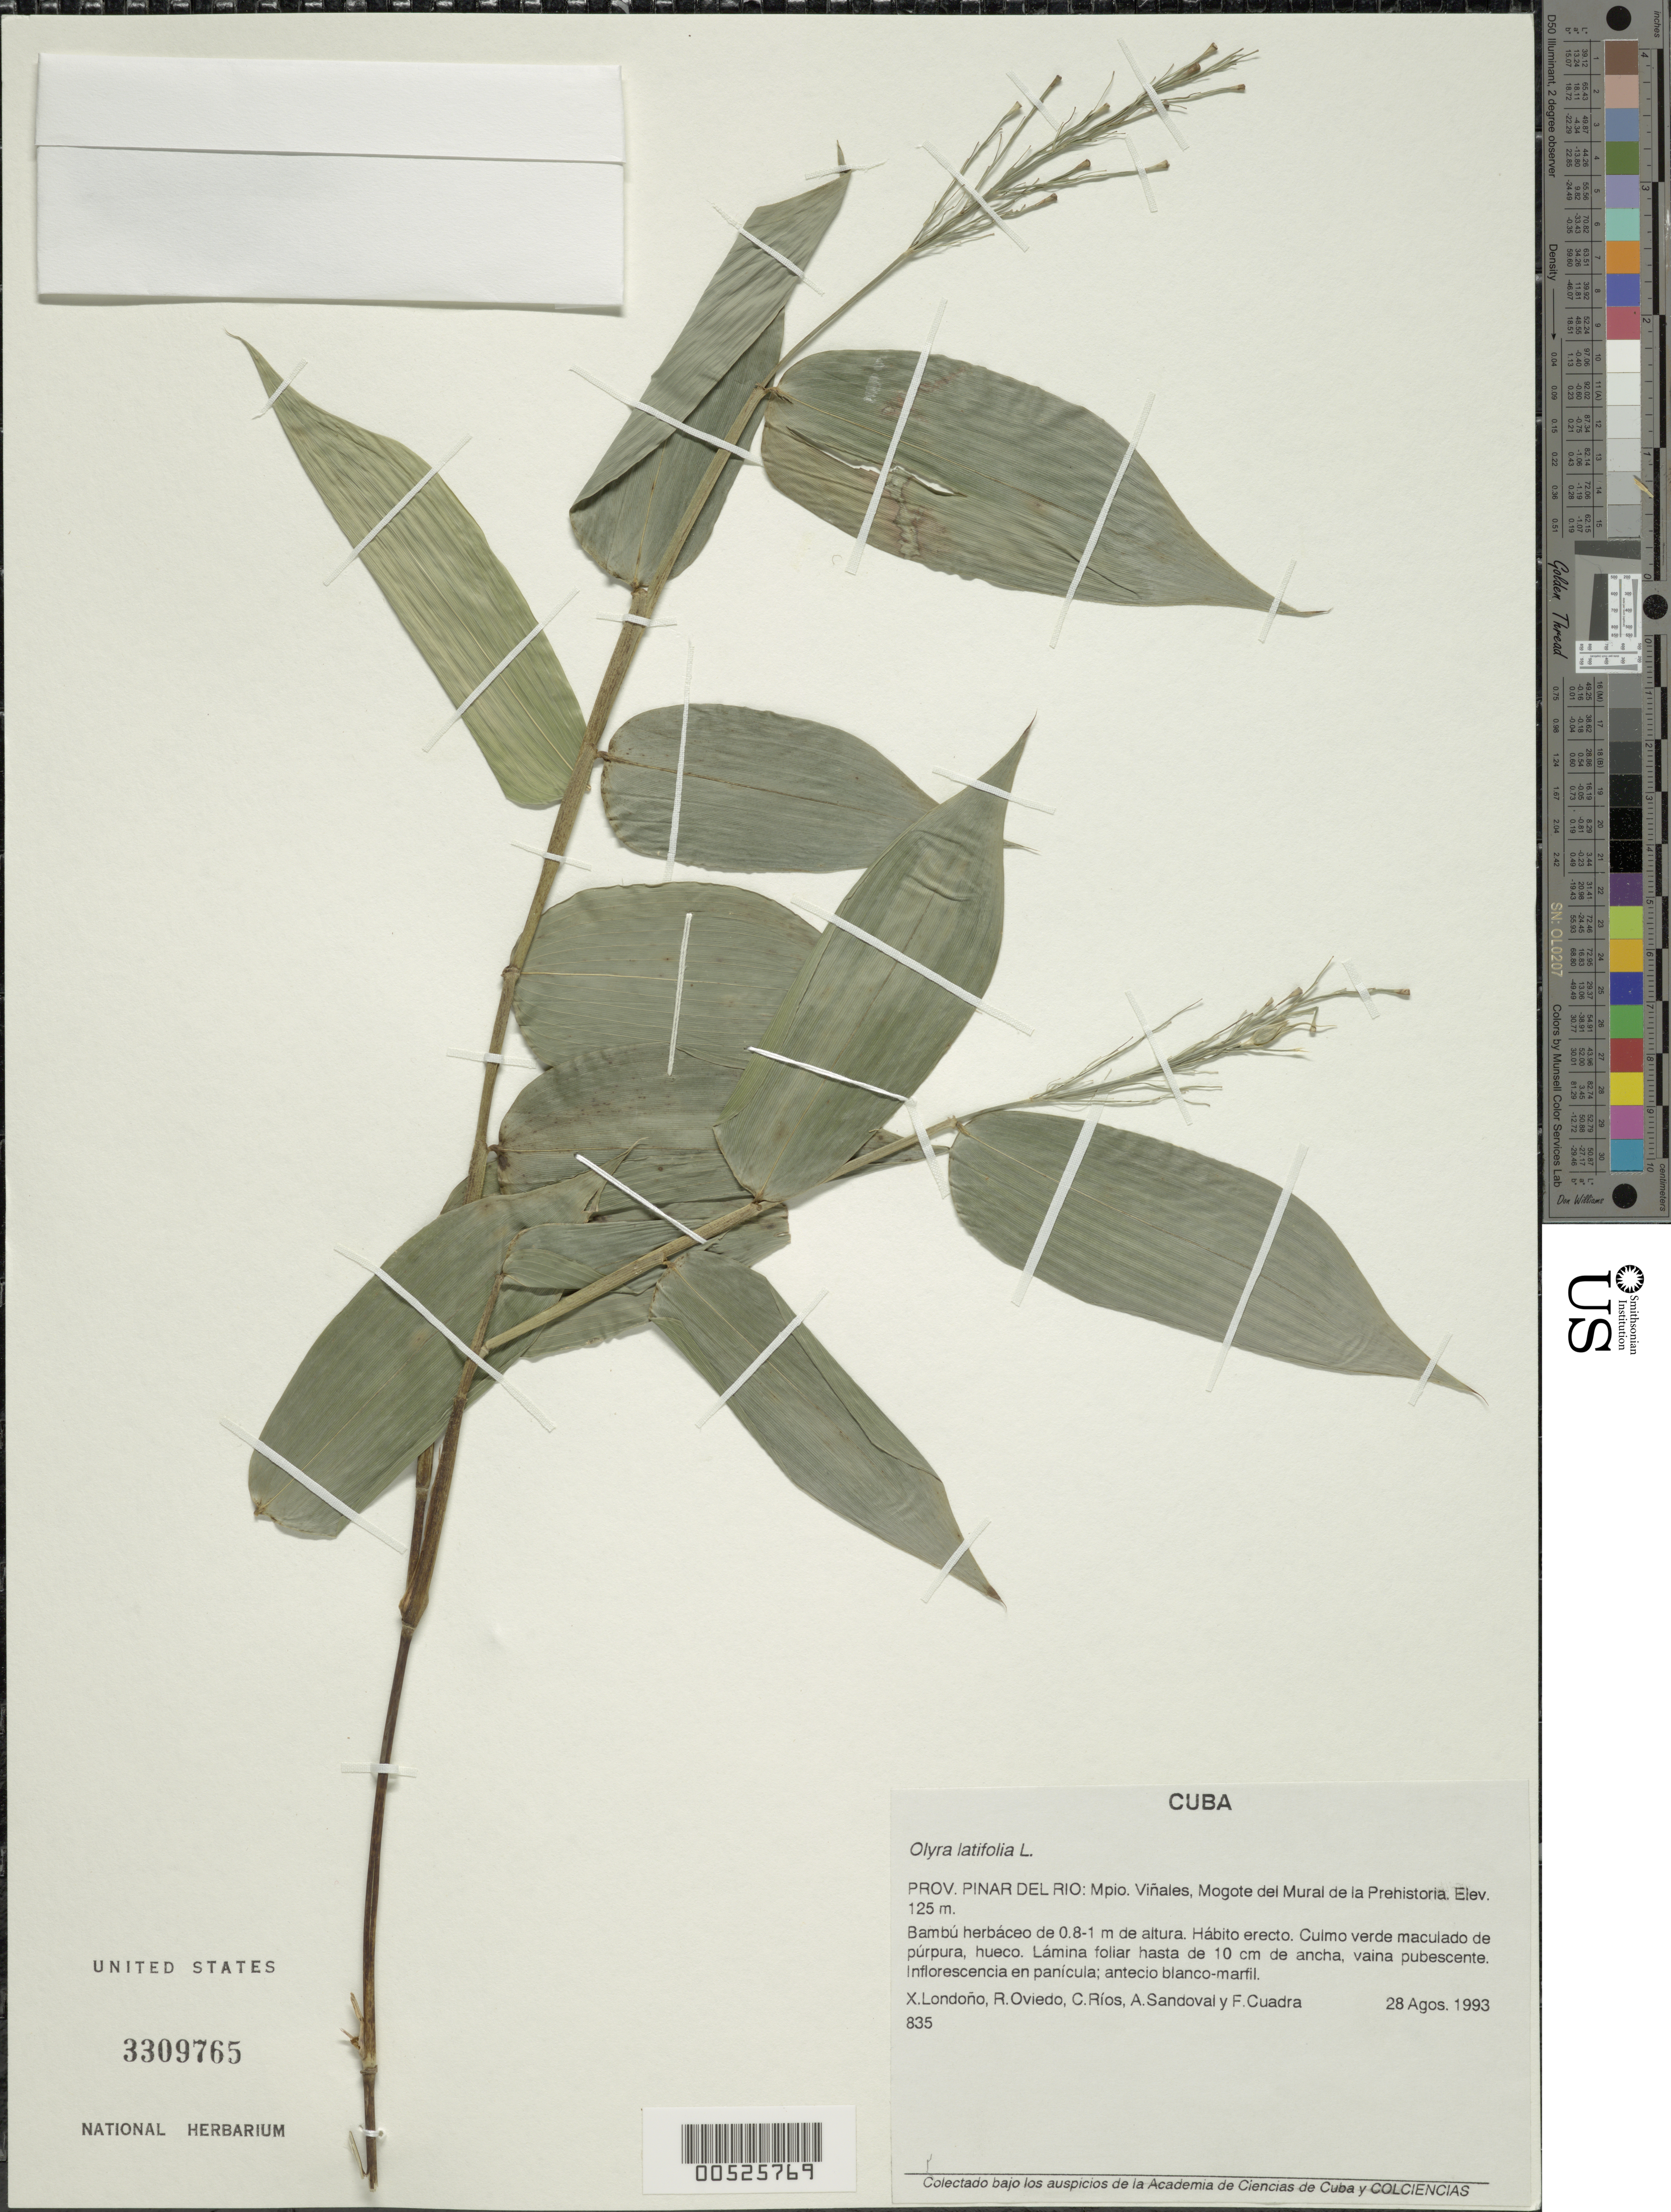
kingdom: Plantae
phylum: Tracheophyta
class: Liliopsida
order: Poales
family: Poaceae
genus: Olyra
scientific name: Olyra latifolia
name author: L.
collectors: X. Londoño, R. Oviedo, C. Rios, A. Sandoval & F. Cuadra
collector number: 835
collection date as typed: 28 Jun 1993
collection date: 1993-06-28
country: Cuba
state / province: Pinar del Río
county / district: Viñales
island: Greater Antilles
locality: Mogote del mural de la prehistoria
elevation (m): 125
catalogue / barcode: US 3309765